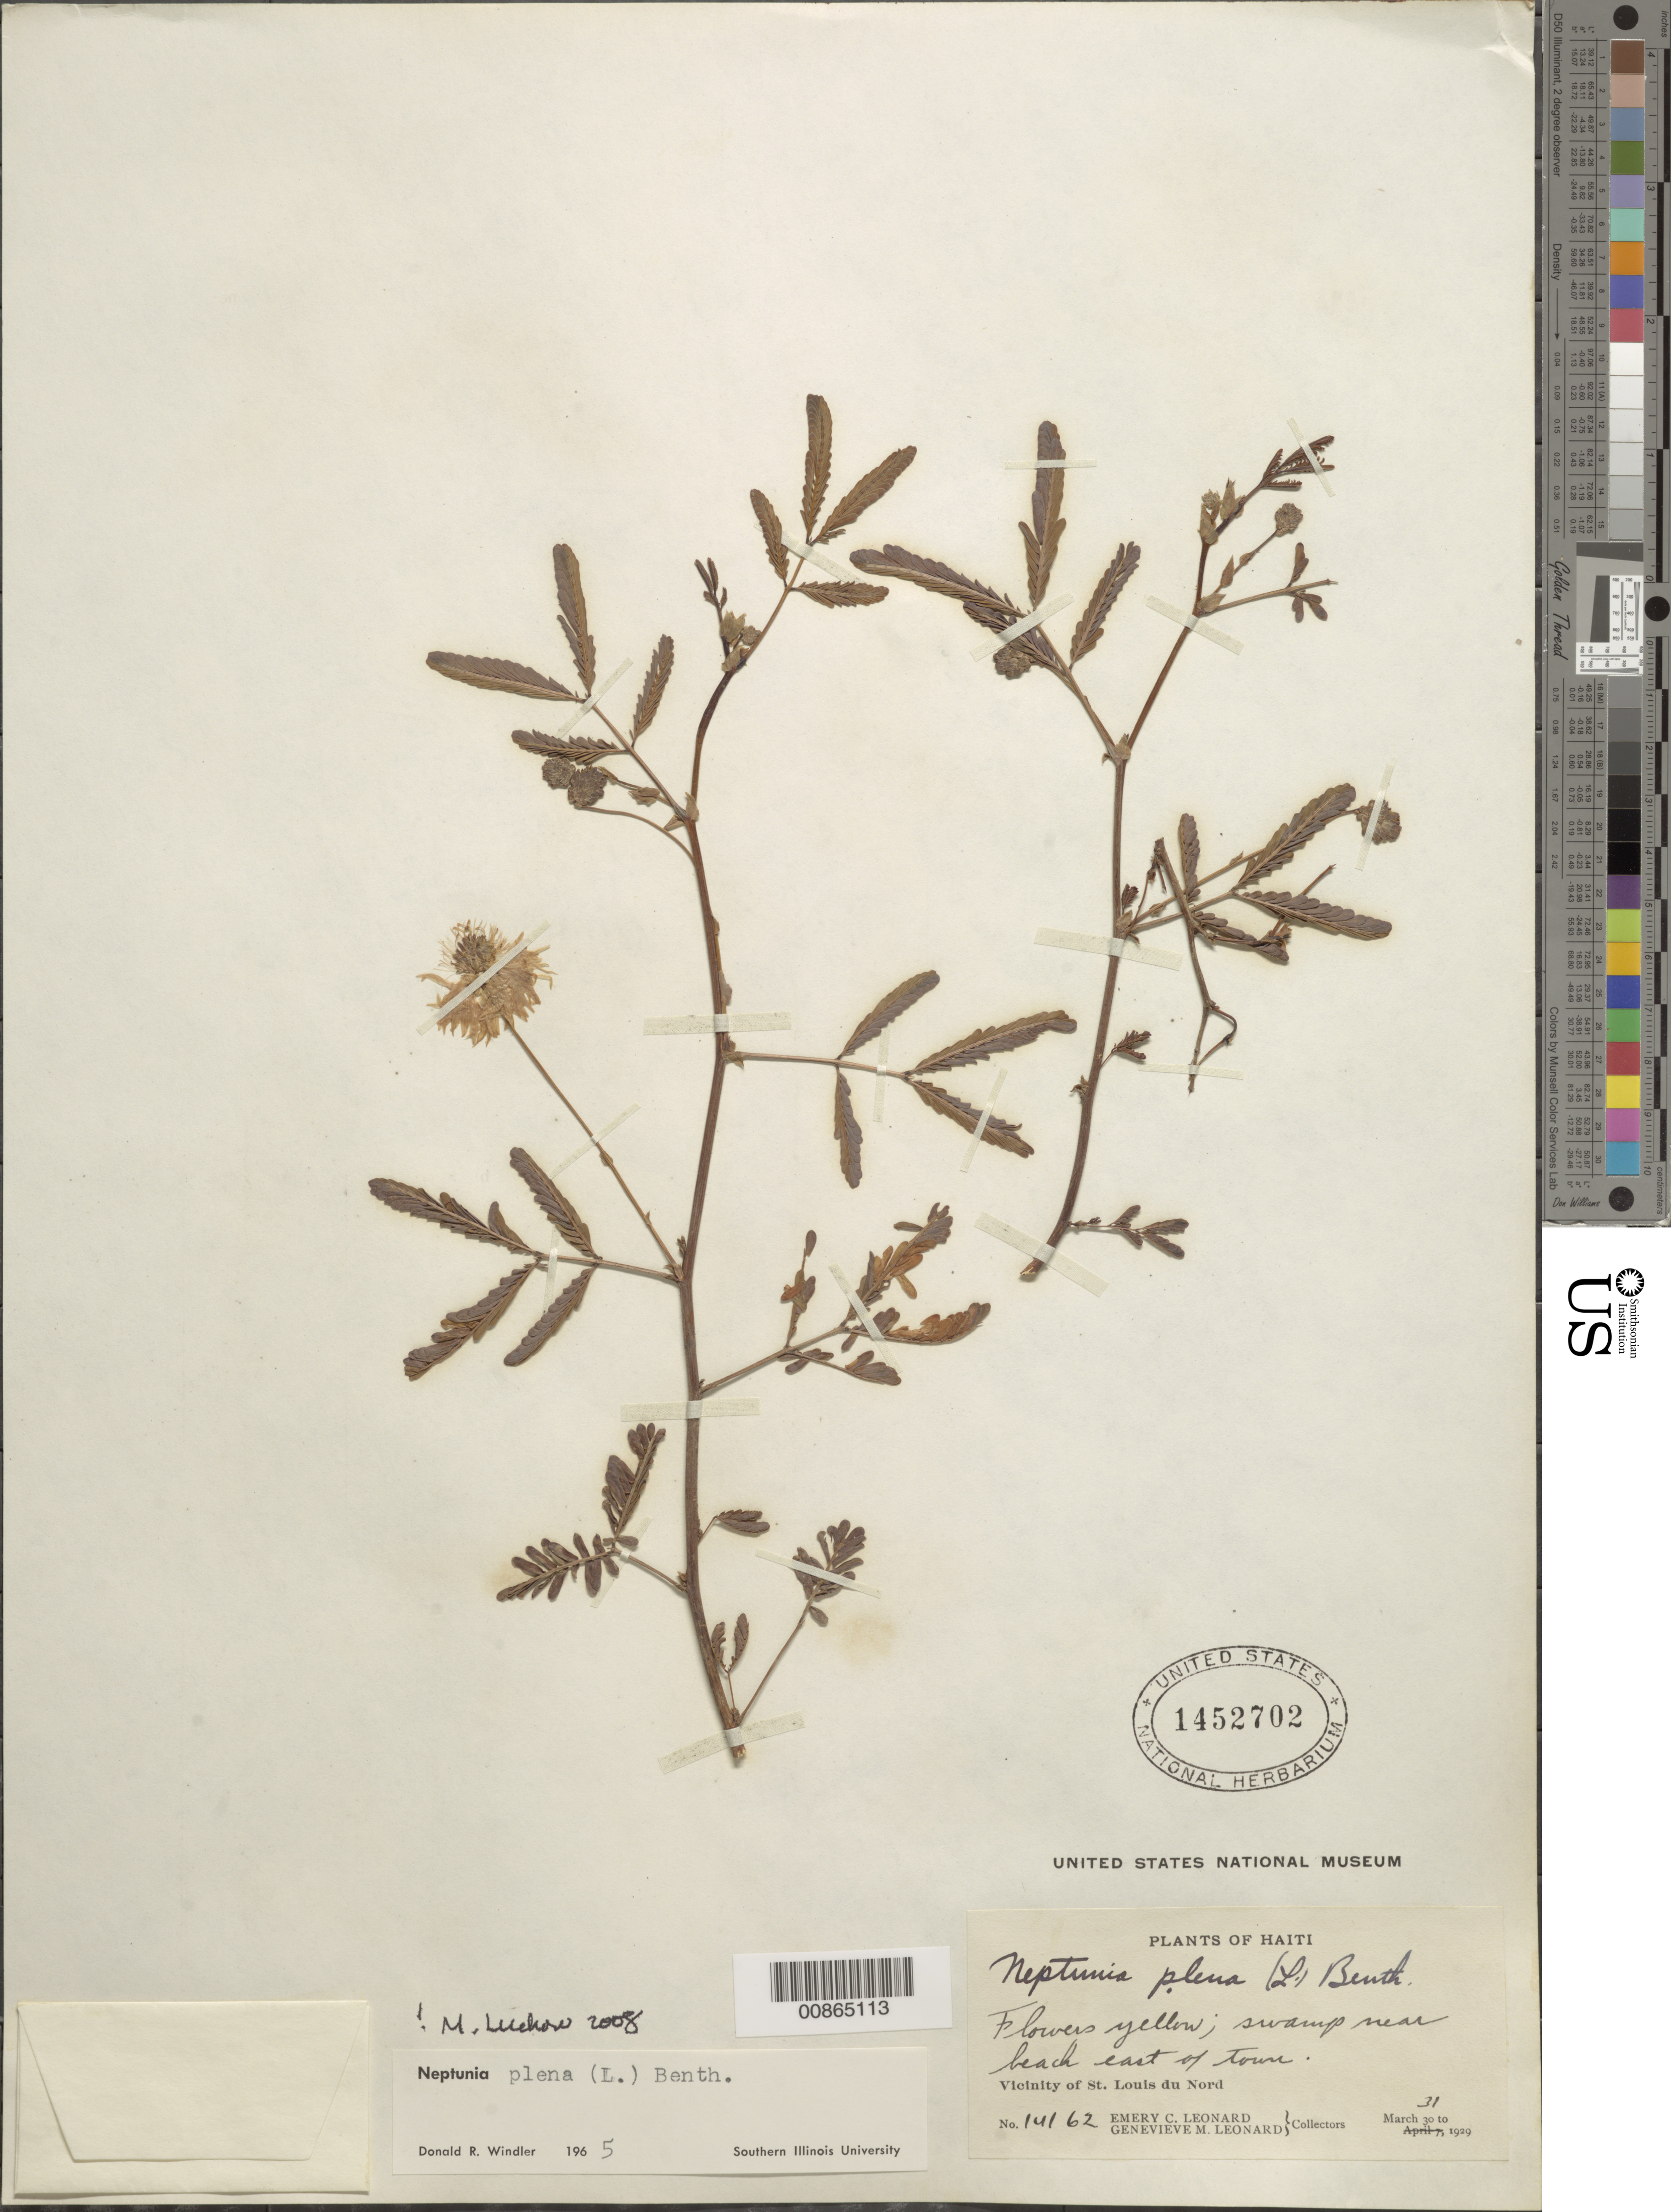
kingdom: Plantae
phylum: Tracheophyta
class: Magnoliopsida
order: Fabales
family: Fabaceae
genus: Neptunia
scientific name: Neptunia plena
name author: (L.) Benth.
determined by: Windler, D. R.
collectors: E. C. Leonard & G. M. Leonard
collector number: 14162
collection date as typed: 31 Mar 1929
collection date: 1929-03-31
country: Haiti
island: Hispaniola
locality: Vicinity of St. Louis du Nord. Swamp near beach east of town.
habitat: Swamp.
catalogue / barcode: US 1452702